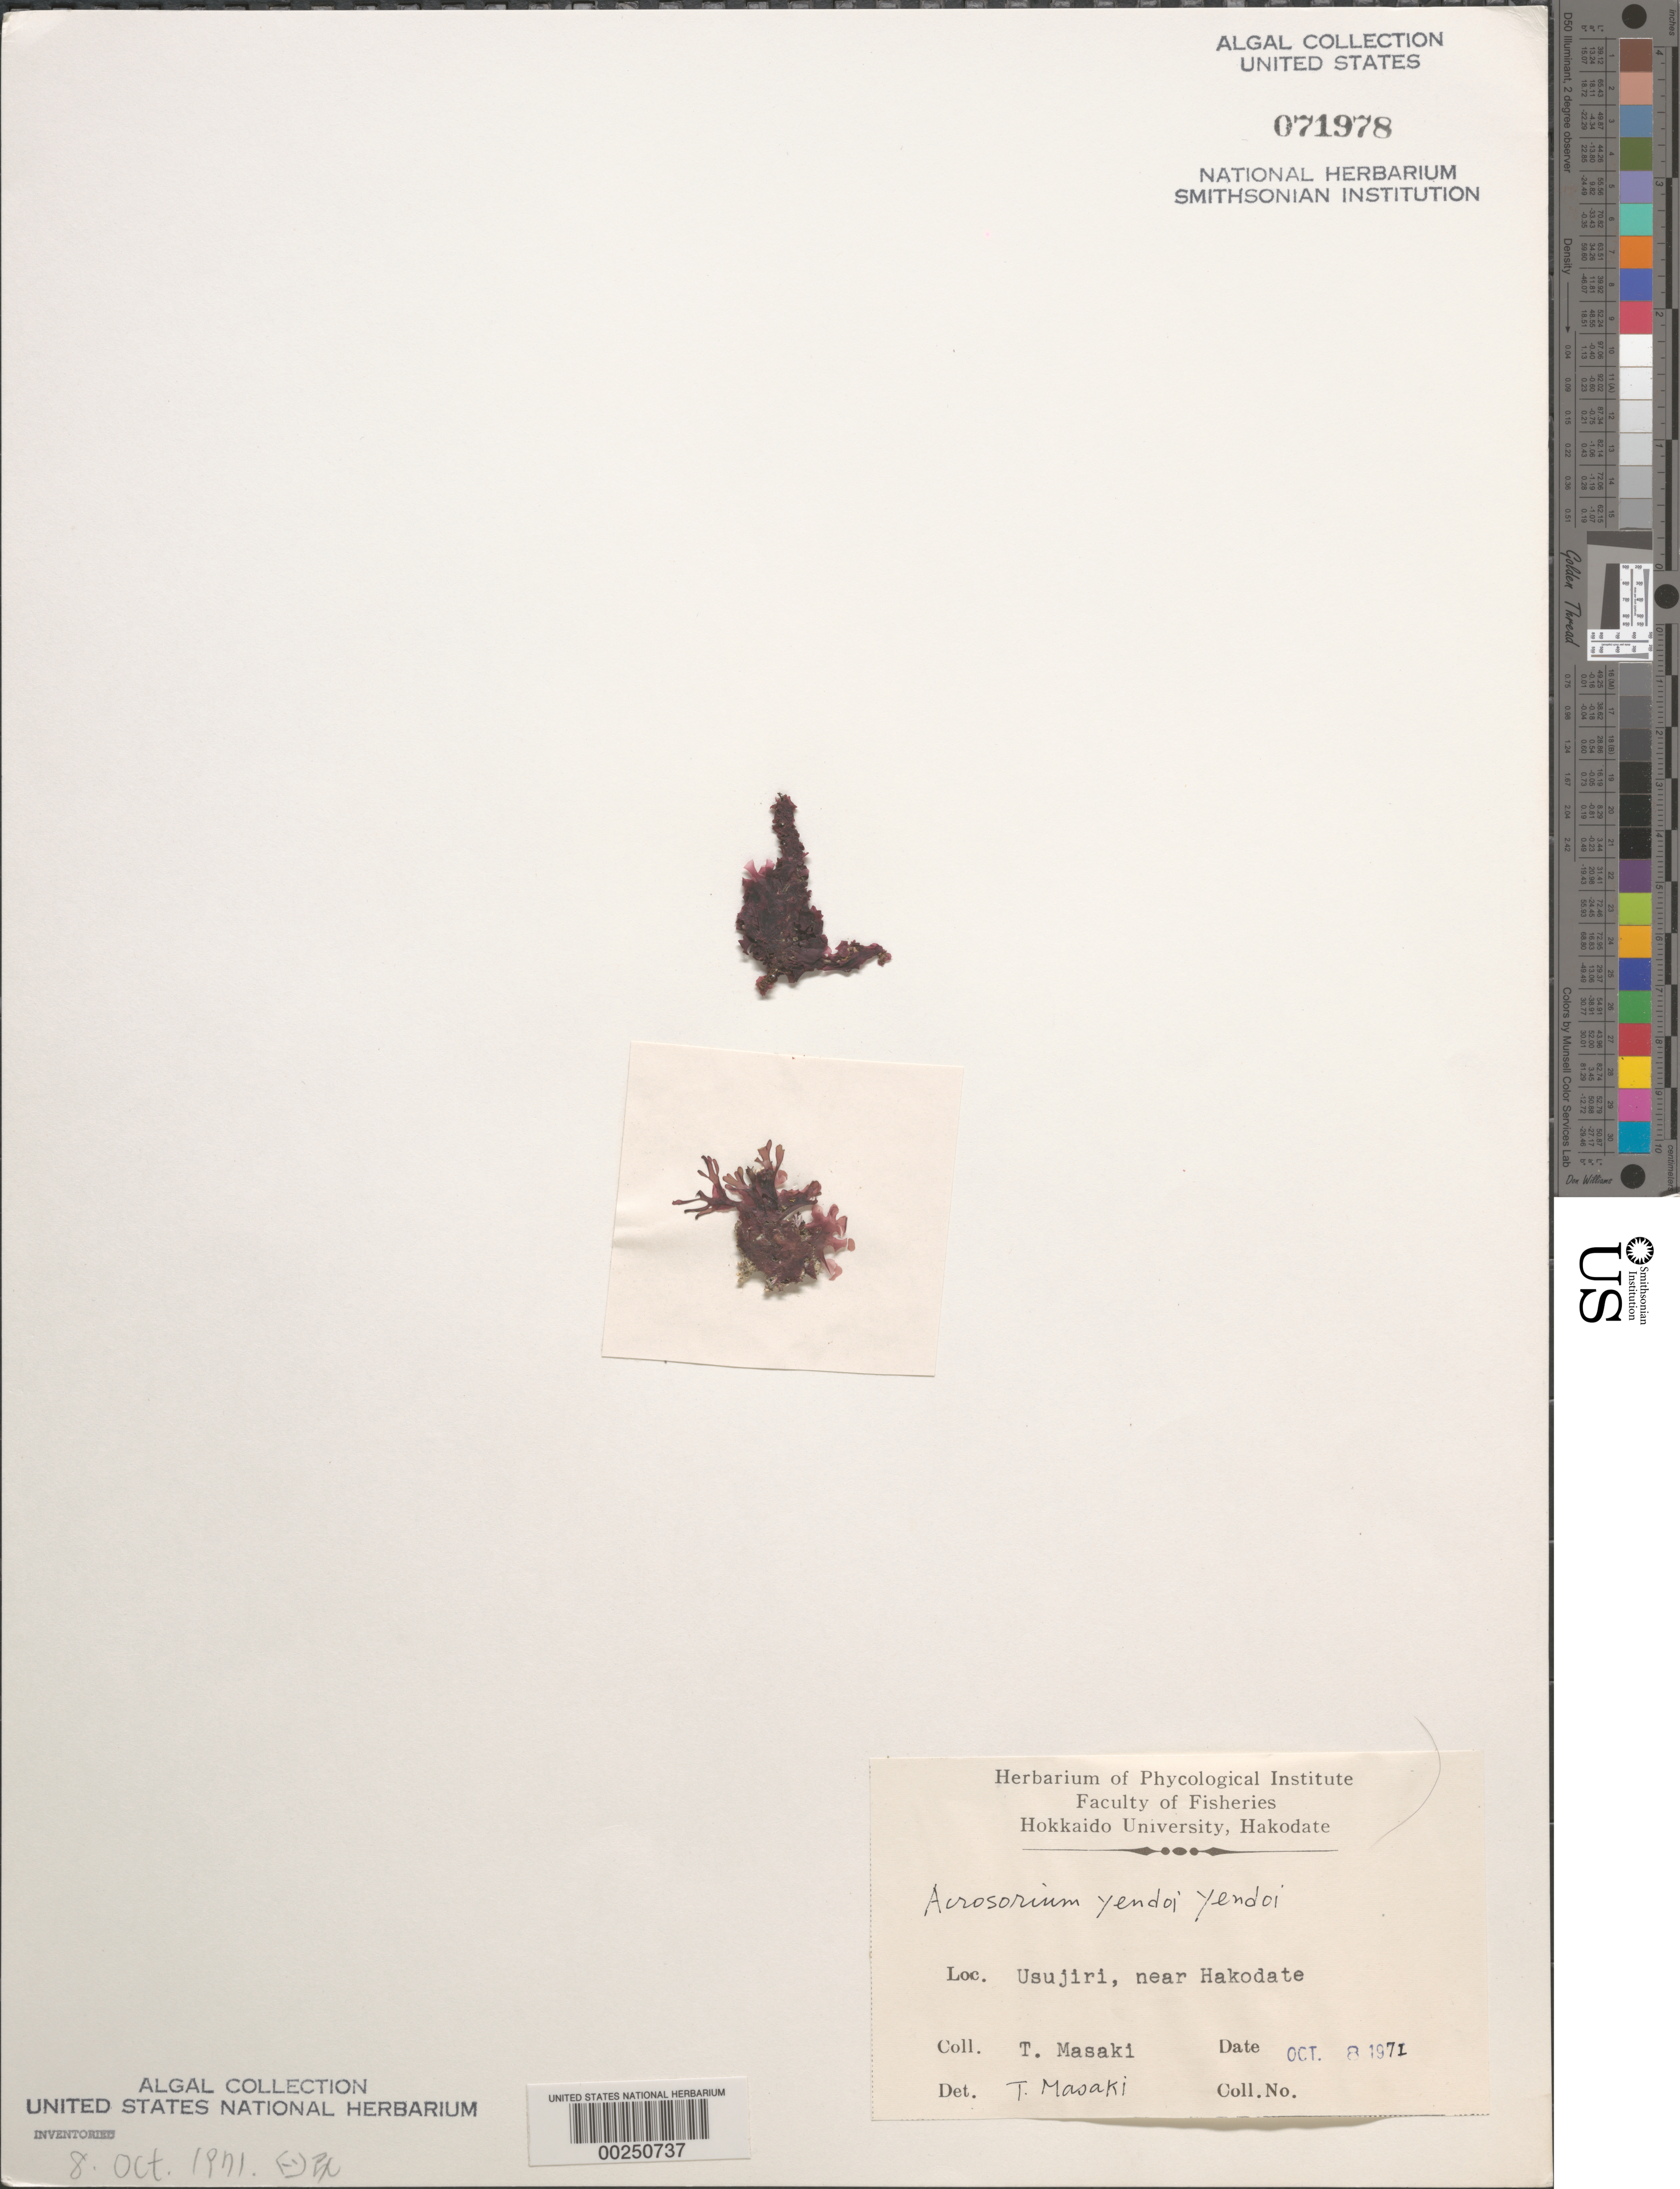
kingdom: Plantae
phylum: Rhodophyta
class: Florideophyceae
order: Ceramiales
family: Delesseriaceae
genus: Acrosorium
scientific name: Acrosorium yendoi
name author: Yamada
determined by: Masaki, T.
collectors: T. Masaki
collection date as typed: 08 Oct 1971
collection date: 1971-10-08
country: Japan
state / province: Hokkaido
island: Hokkaido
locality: Usujiri, near Hakodate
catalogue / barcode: US 71978